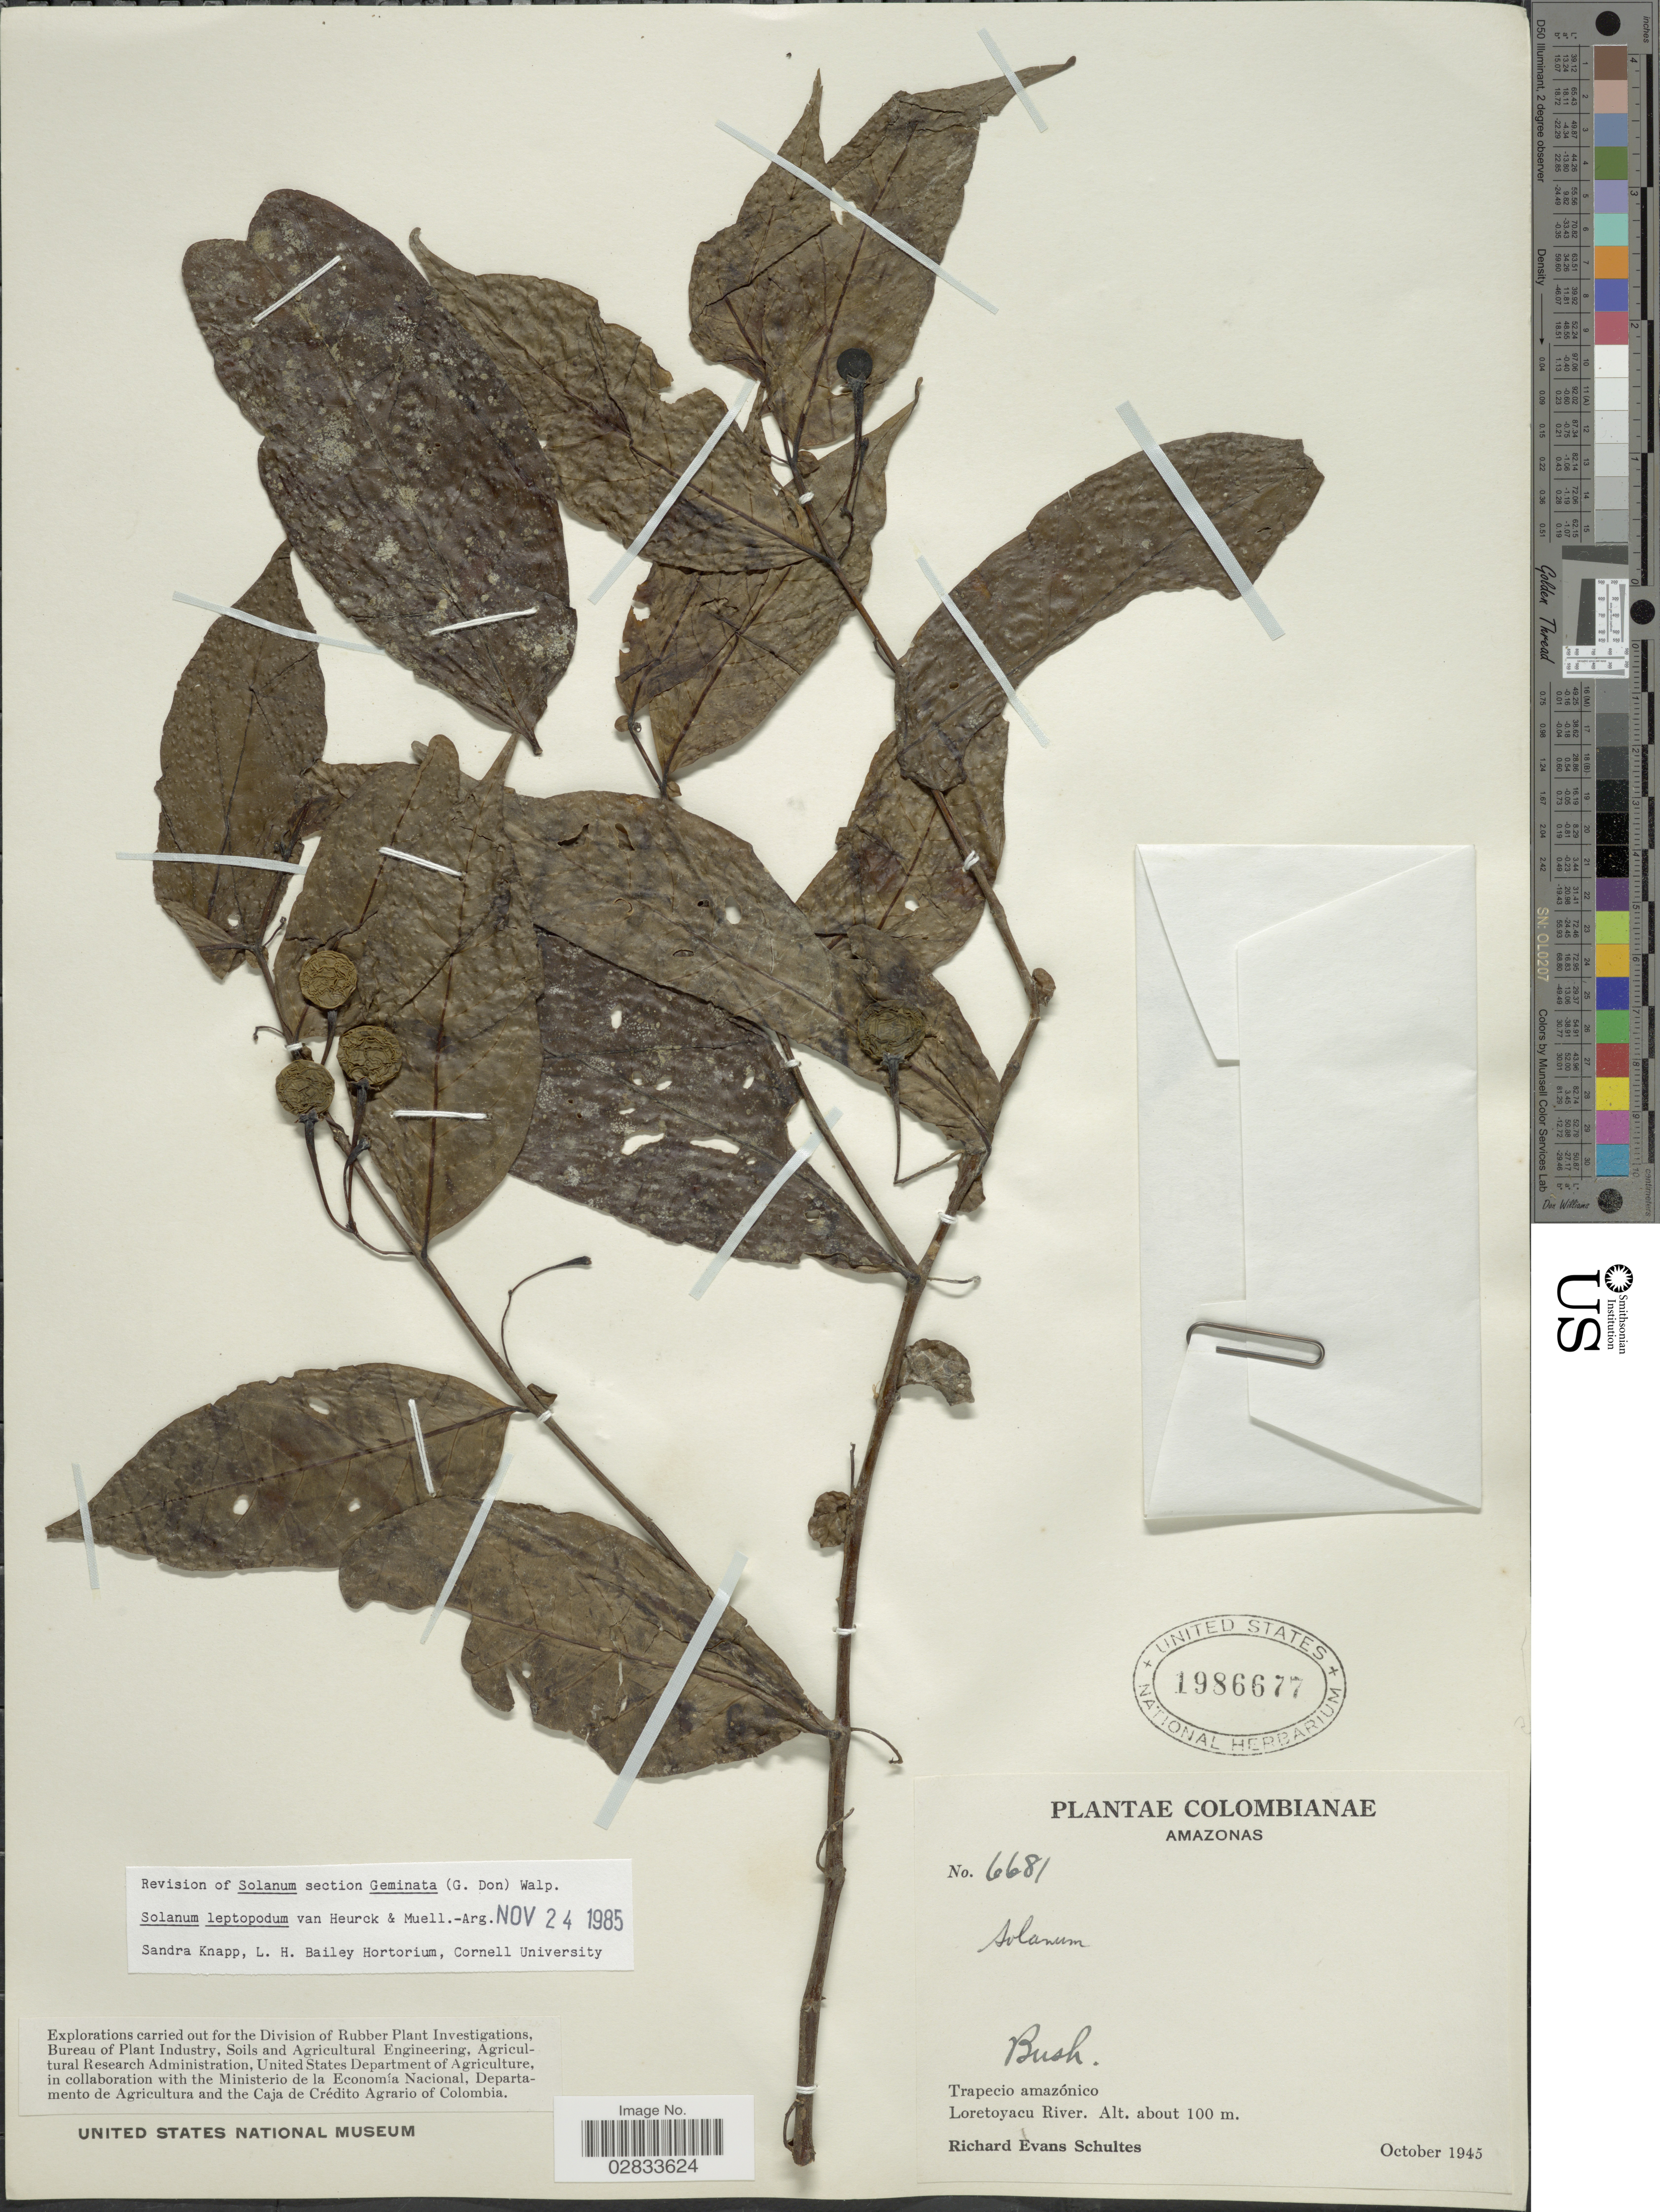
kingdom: Plantae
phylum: Tracheophyta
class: Magnoliopsida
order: Solanales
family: Solanaceae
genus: Solanum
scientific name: Solanum leptopodum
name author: Van Heurck & Müll. Arg.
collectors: R. E. Schultes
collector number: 6681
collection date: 1945-10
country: Colombia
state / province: Amazônas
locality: Trapecio amazónico. Loretoyacu River.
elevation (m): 100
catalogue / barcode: US 1986677